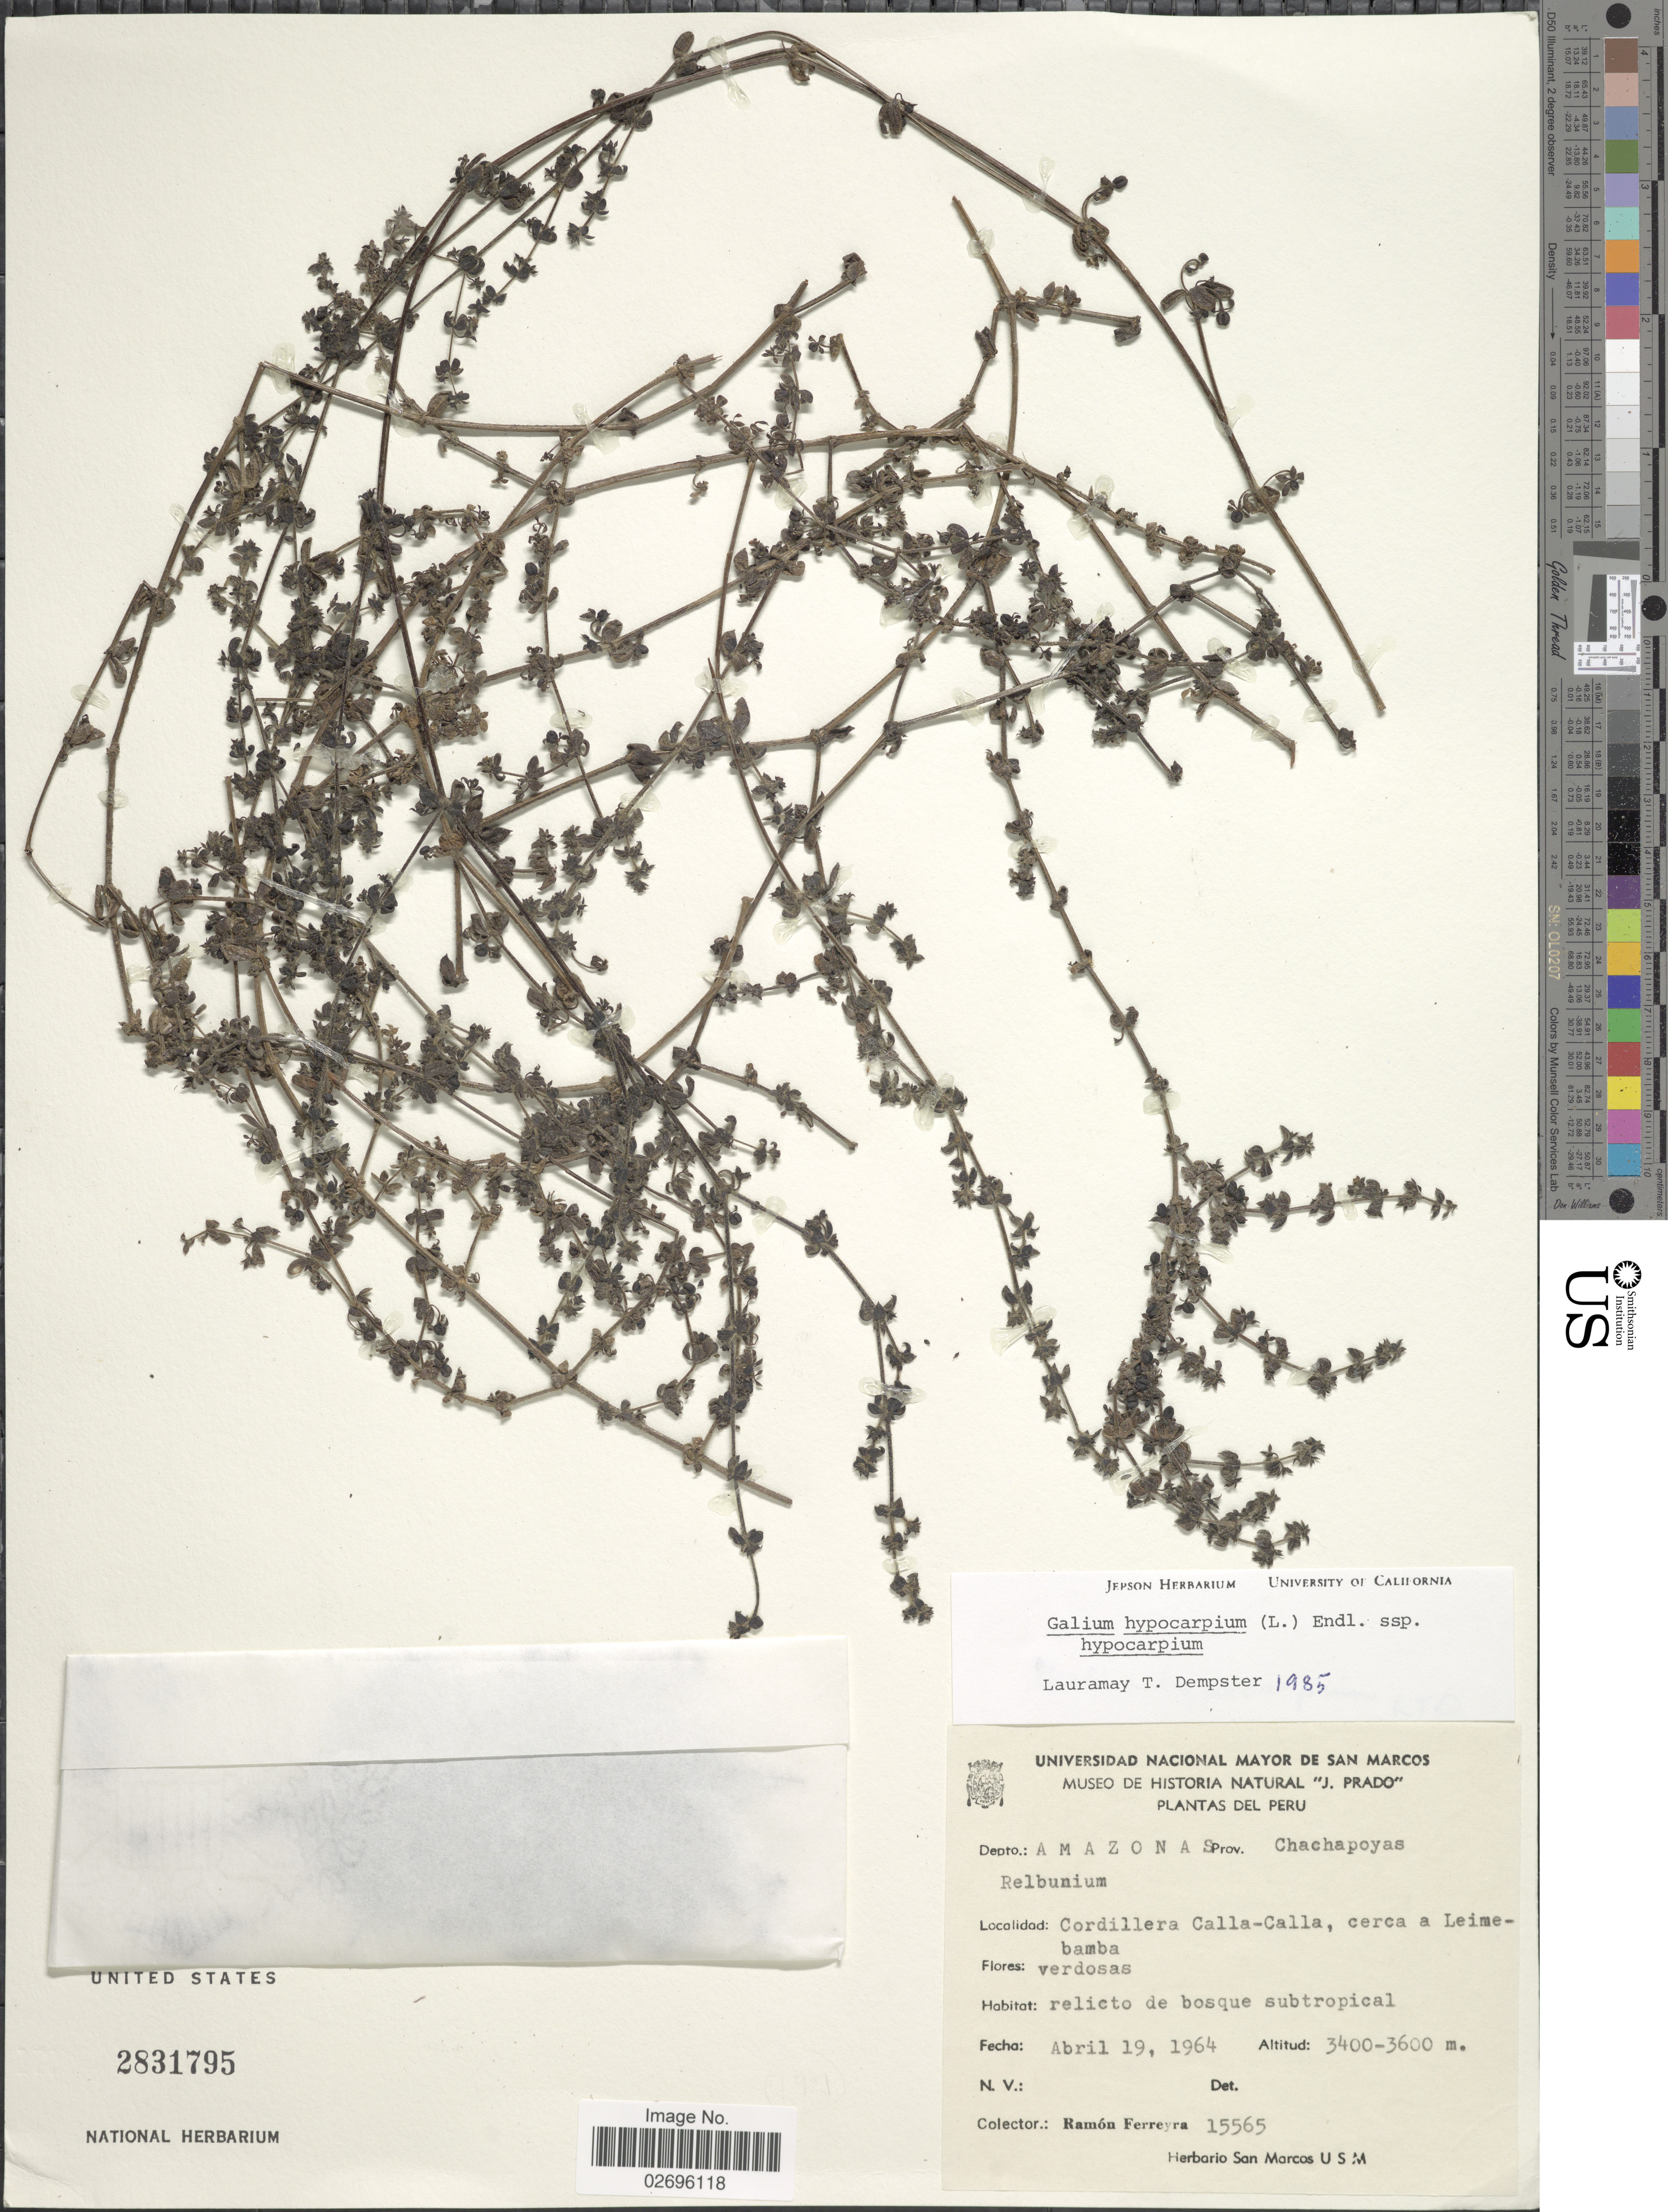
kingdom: Plantae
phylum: Tracheophyta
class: Magnoliopsida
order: Gentianales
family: Rubiaceae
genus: Galium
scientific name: Galium hypocarpium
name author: (L.) Endl. ex Griseb.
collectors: R. A. Ferreyra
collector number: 15565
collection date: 1964-04-19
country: Peru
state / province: Amazonas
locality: Depto.: Amazonas. Prov. Chachapoyas. Cordillera Calla-Calla, cerca a Leimebamba.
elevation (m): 3400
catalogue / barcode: US 2831795